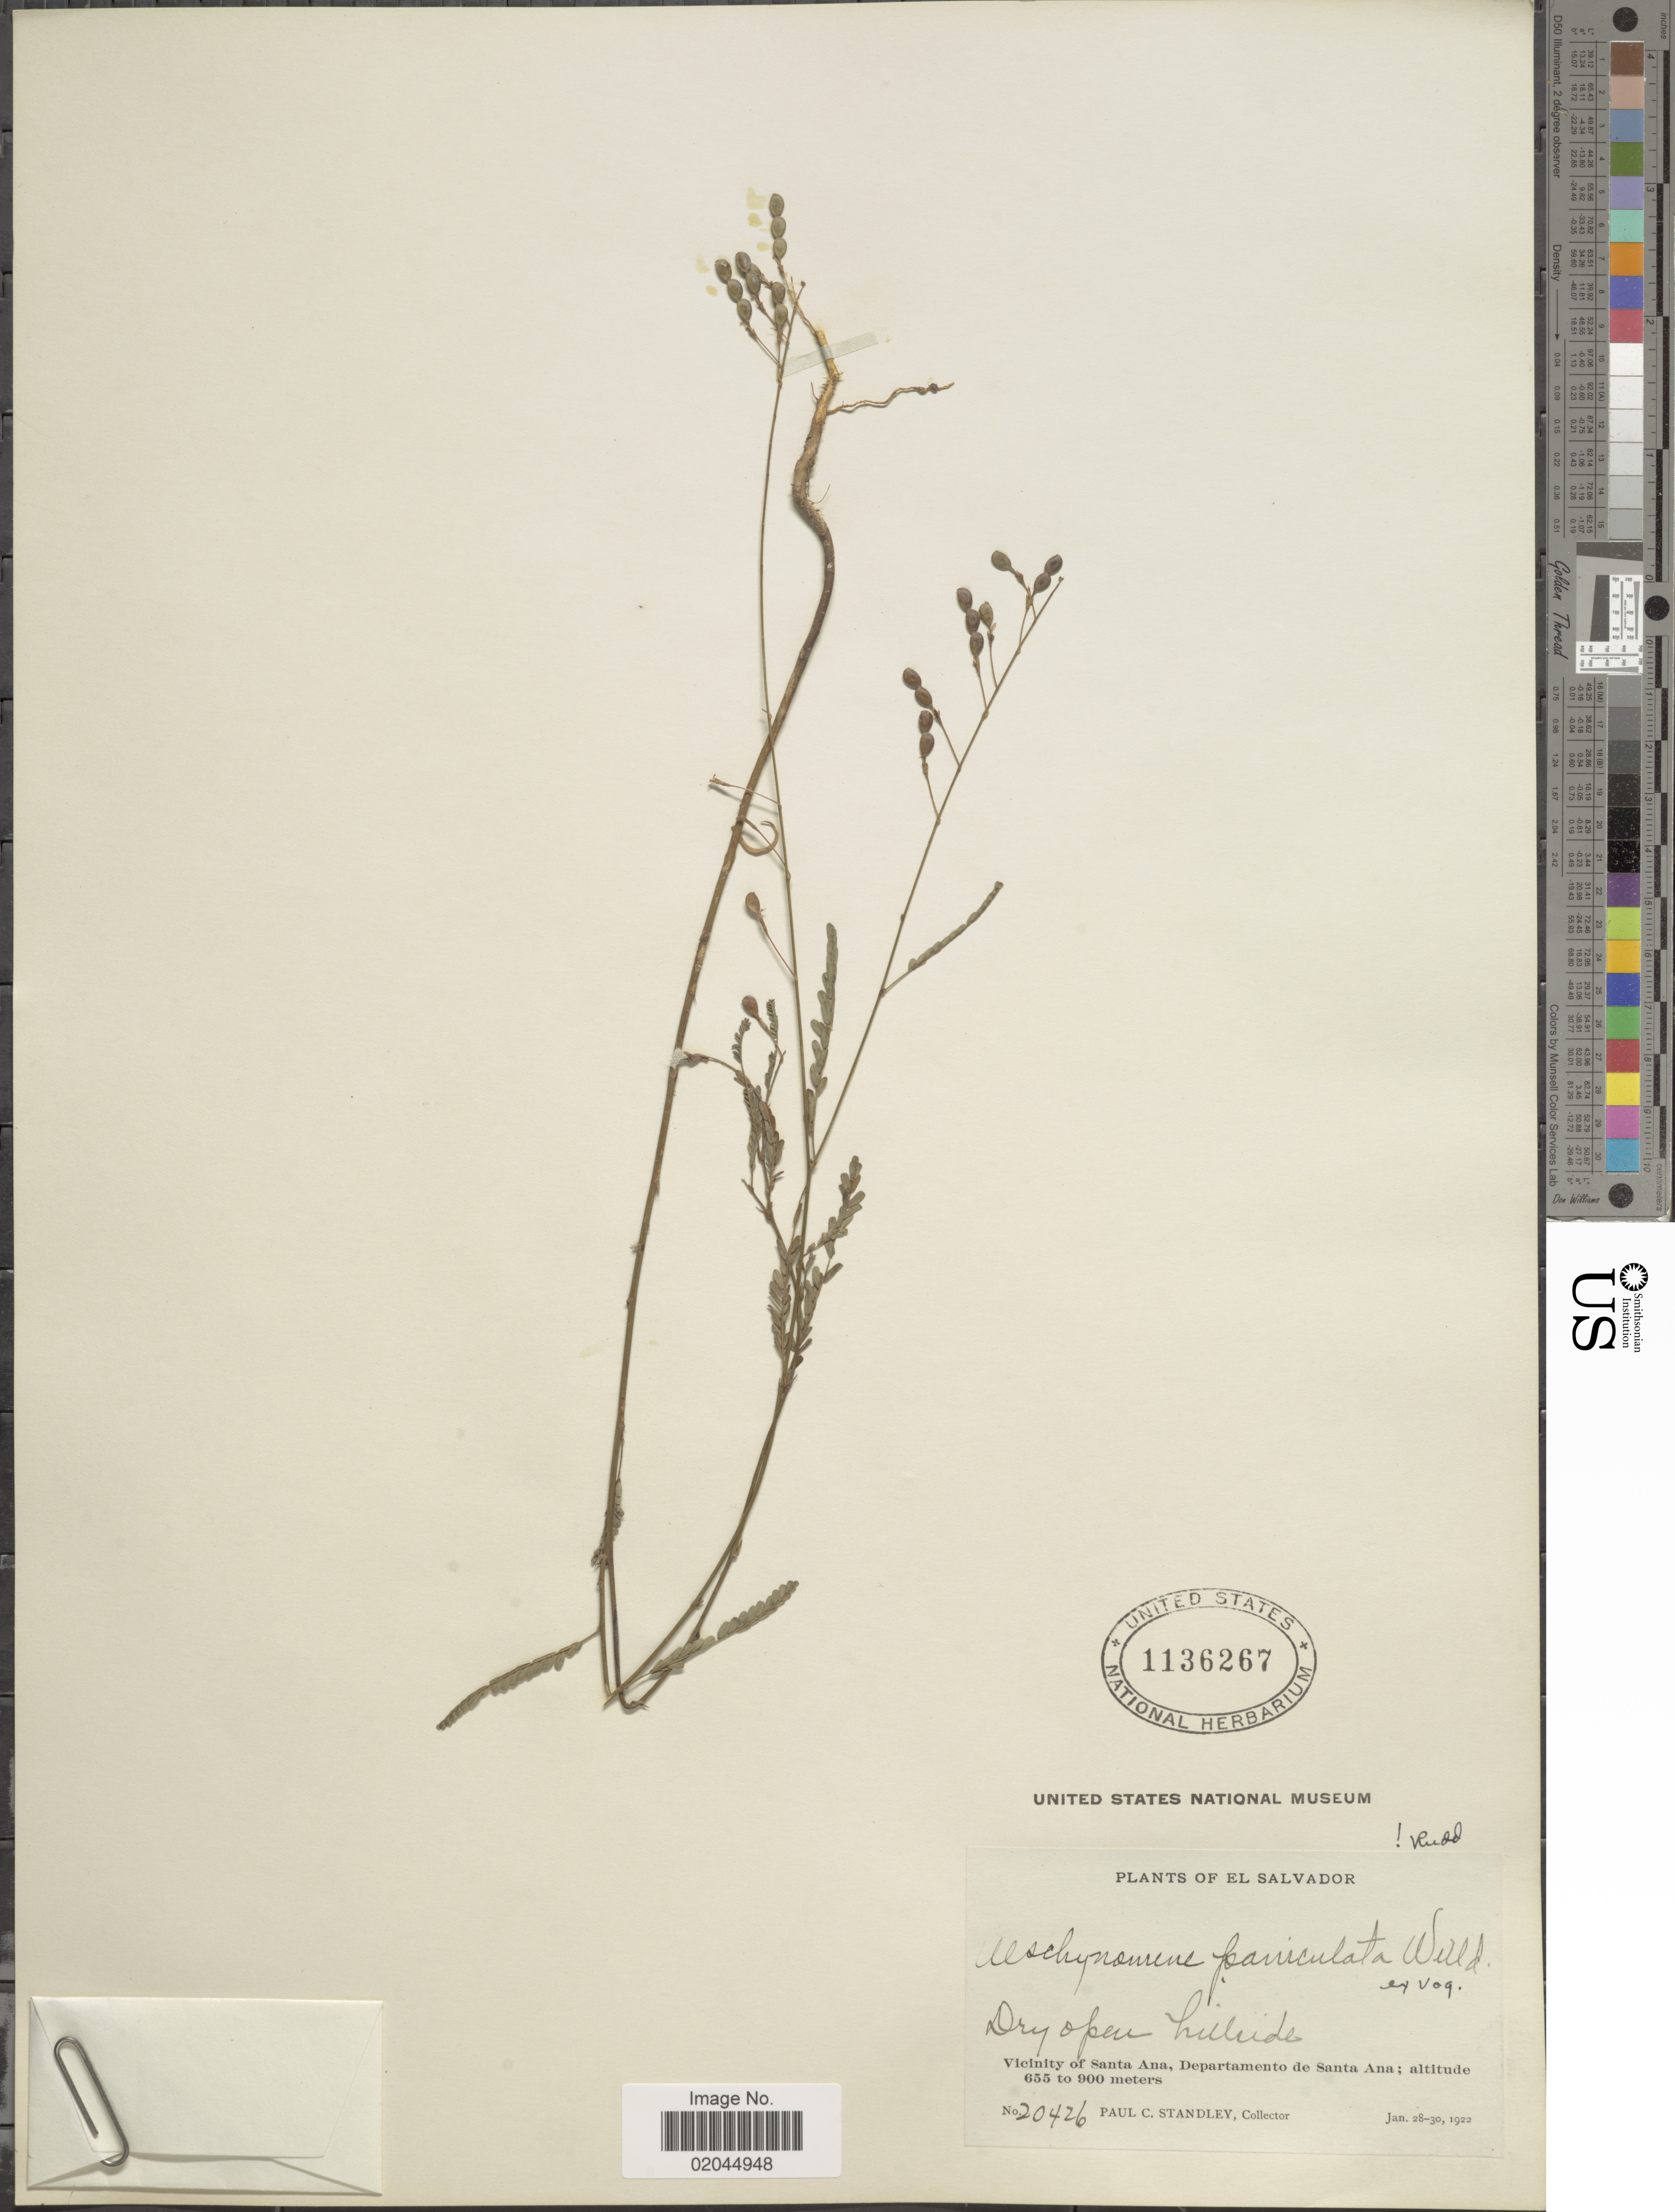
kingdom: Plantae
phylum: Tracheophyta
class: Magnoliopsida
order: Fabales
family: Fabaceae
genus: Aeschynomene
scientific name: Aeschynomene paniculata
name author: Vogel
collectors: P. C. Standley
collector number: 20426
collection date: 1922-01-28/1922-01-30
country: El Salvador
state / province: Santa Ana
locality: Vicinity of Santa Ana, Departamento de Santa Ana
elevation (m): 655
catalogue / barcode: US 1136267